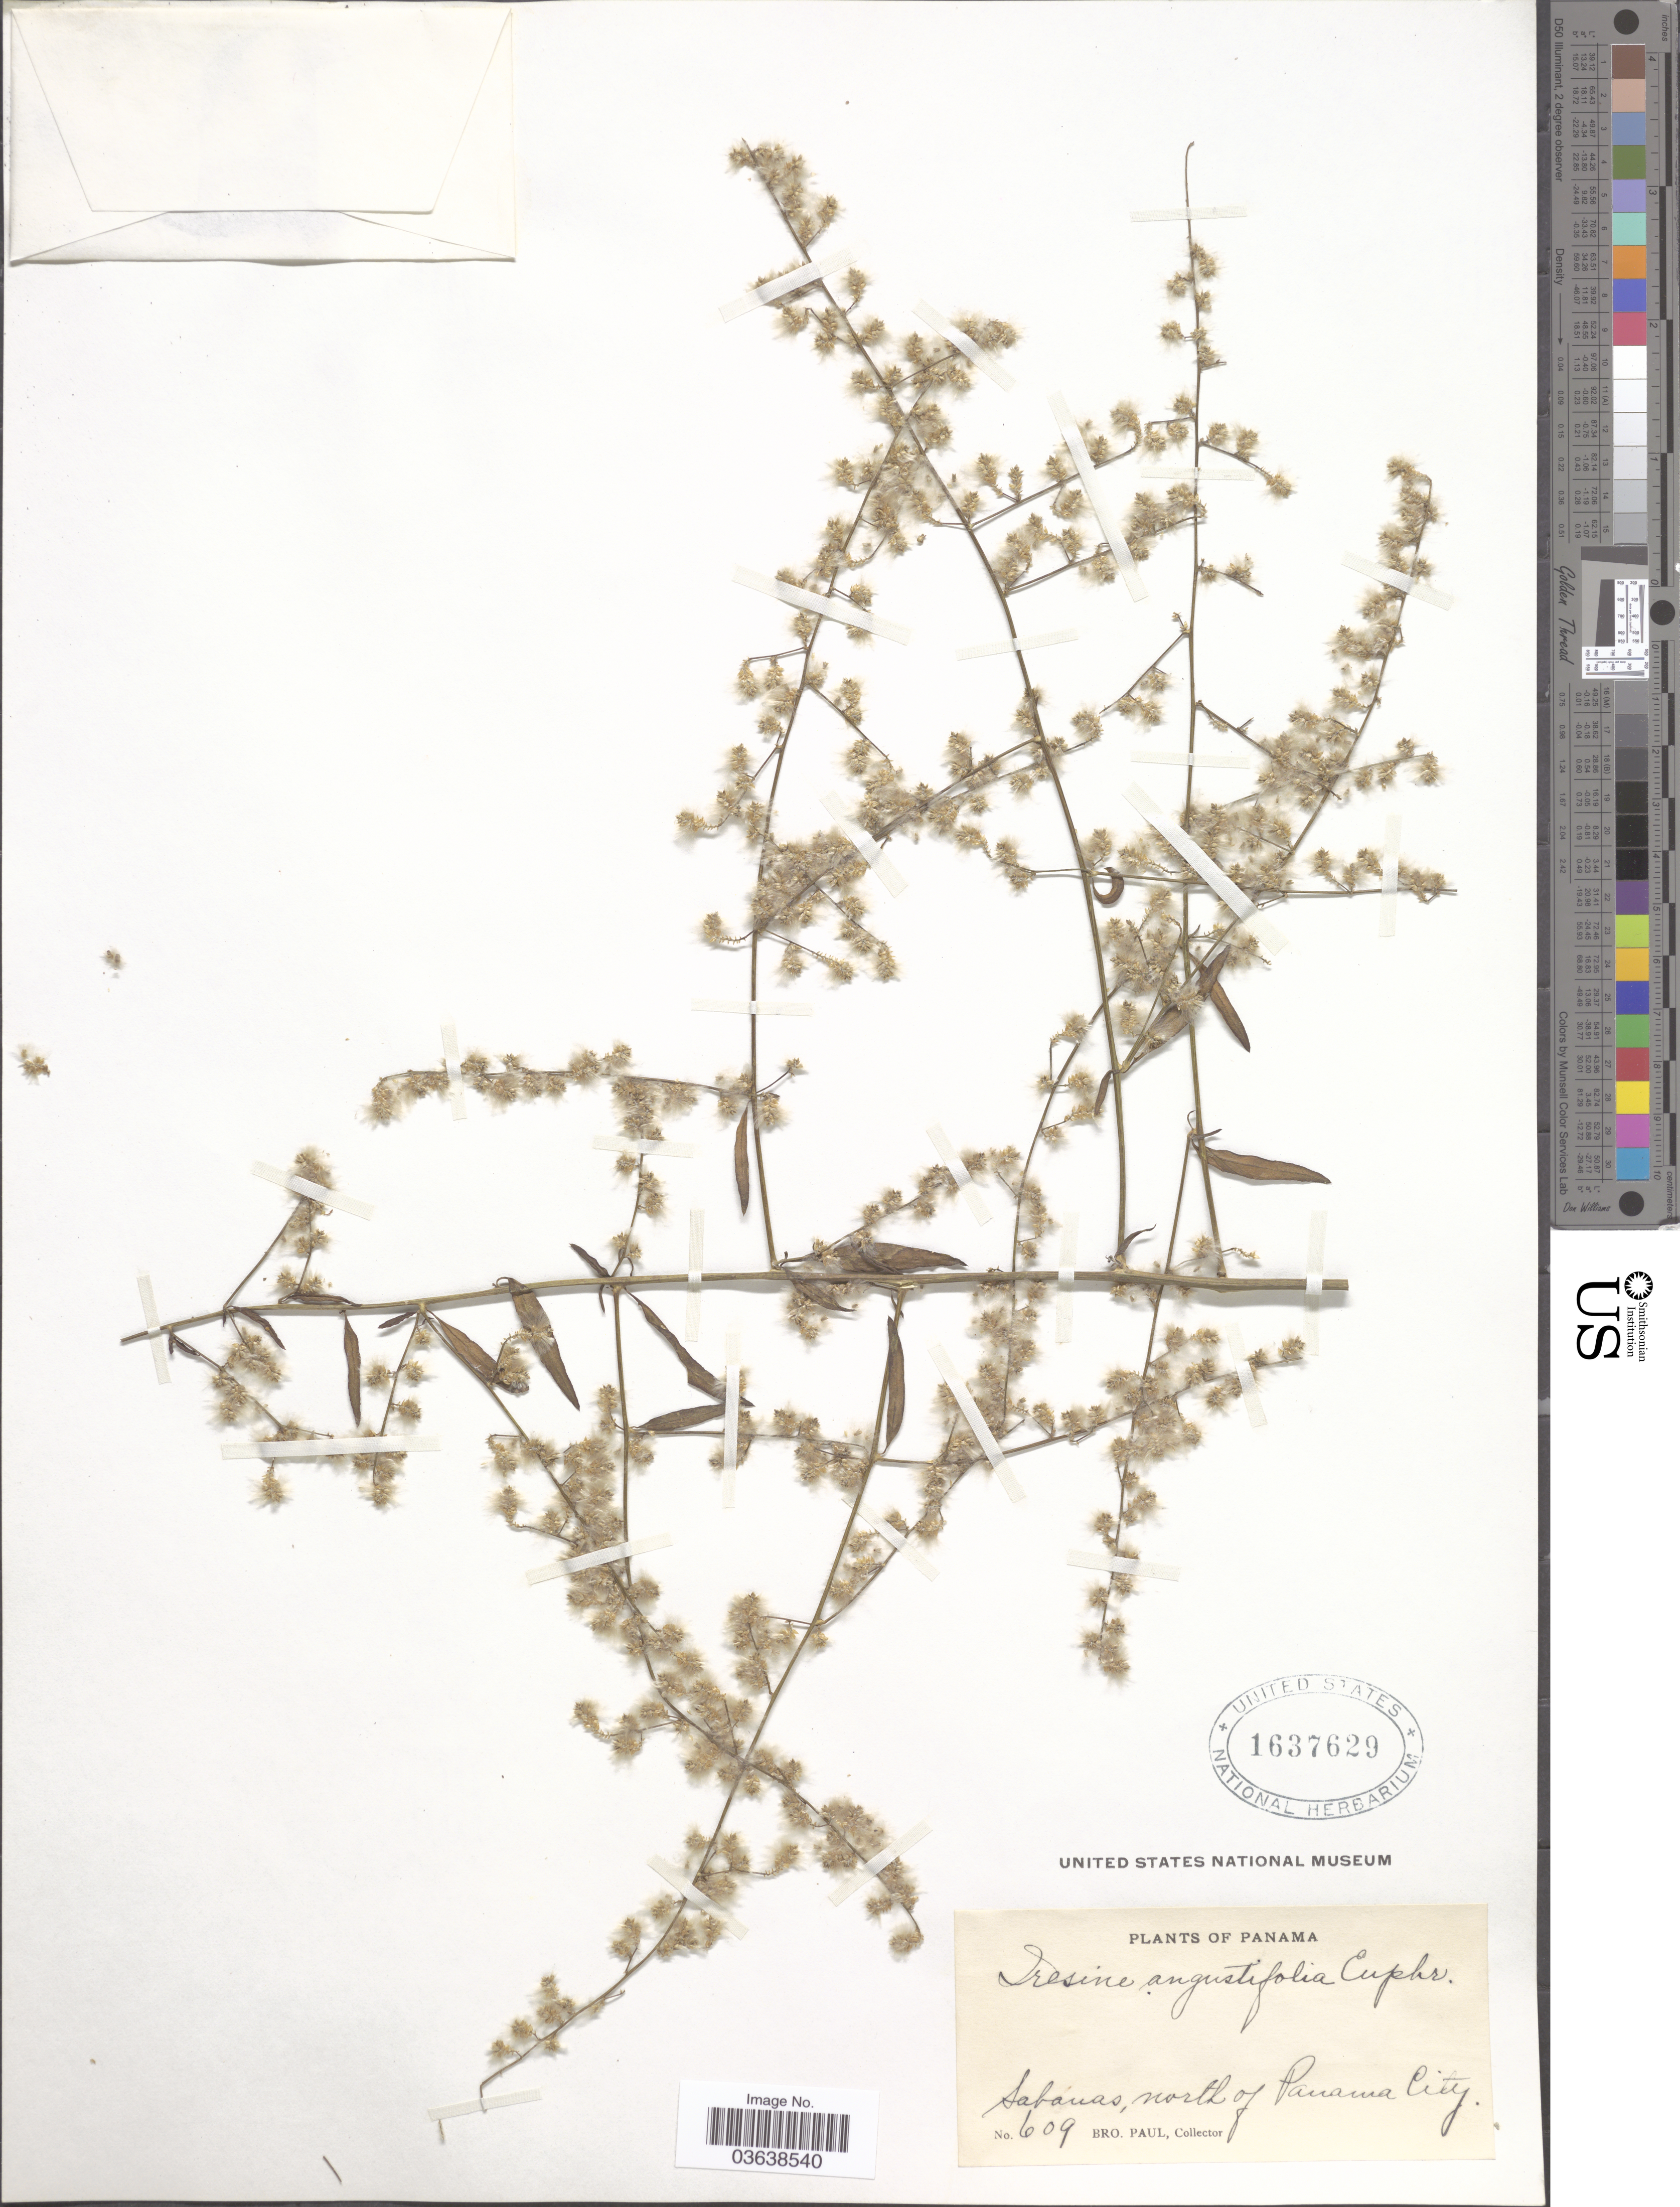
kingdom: Plantae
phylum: Tracheophyta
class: Magnoliopsida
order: Caryophyllales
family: Amaranthaceae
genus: Iresine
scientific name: Iresine angustifolia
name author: Euphrasén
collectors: B. Paul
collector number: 609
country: Panama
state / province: Panamá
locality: Sabanas, north of Panama City.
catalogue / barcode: US 1637629